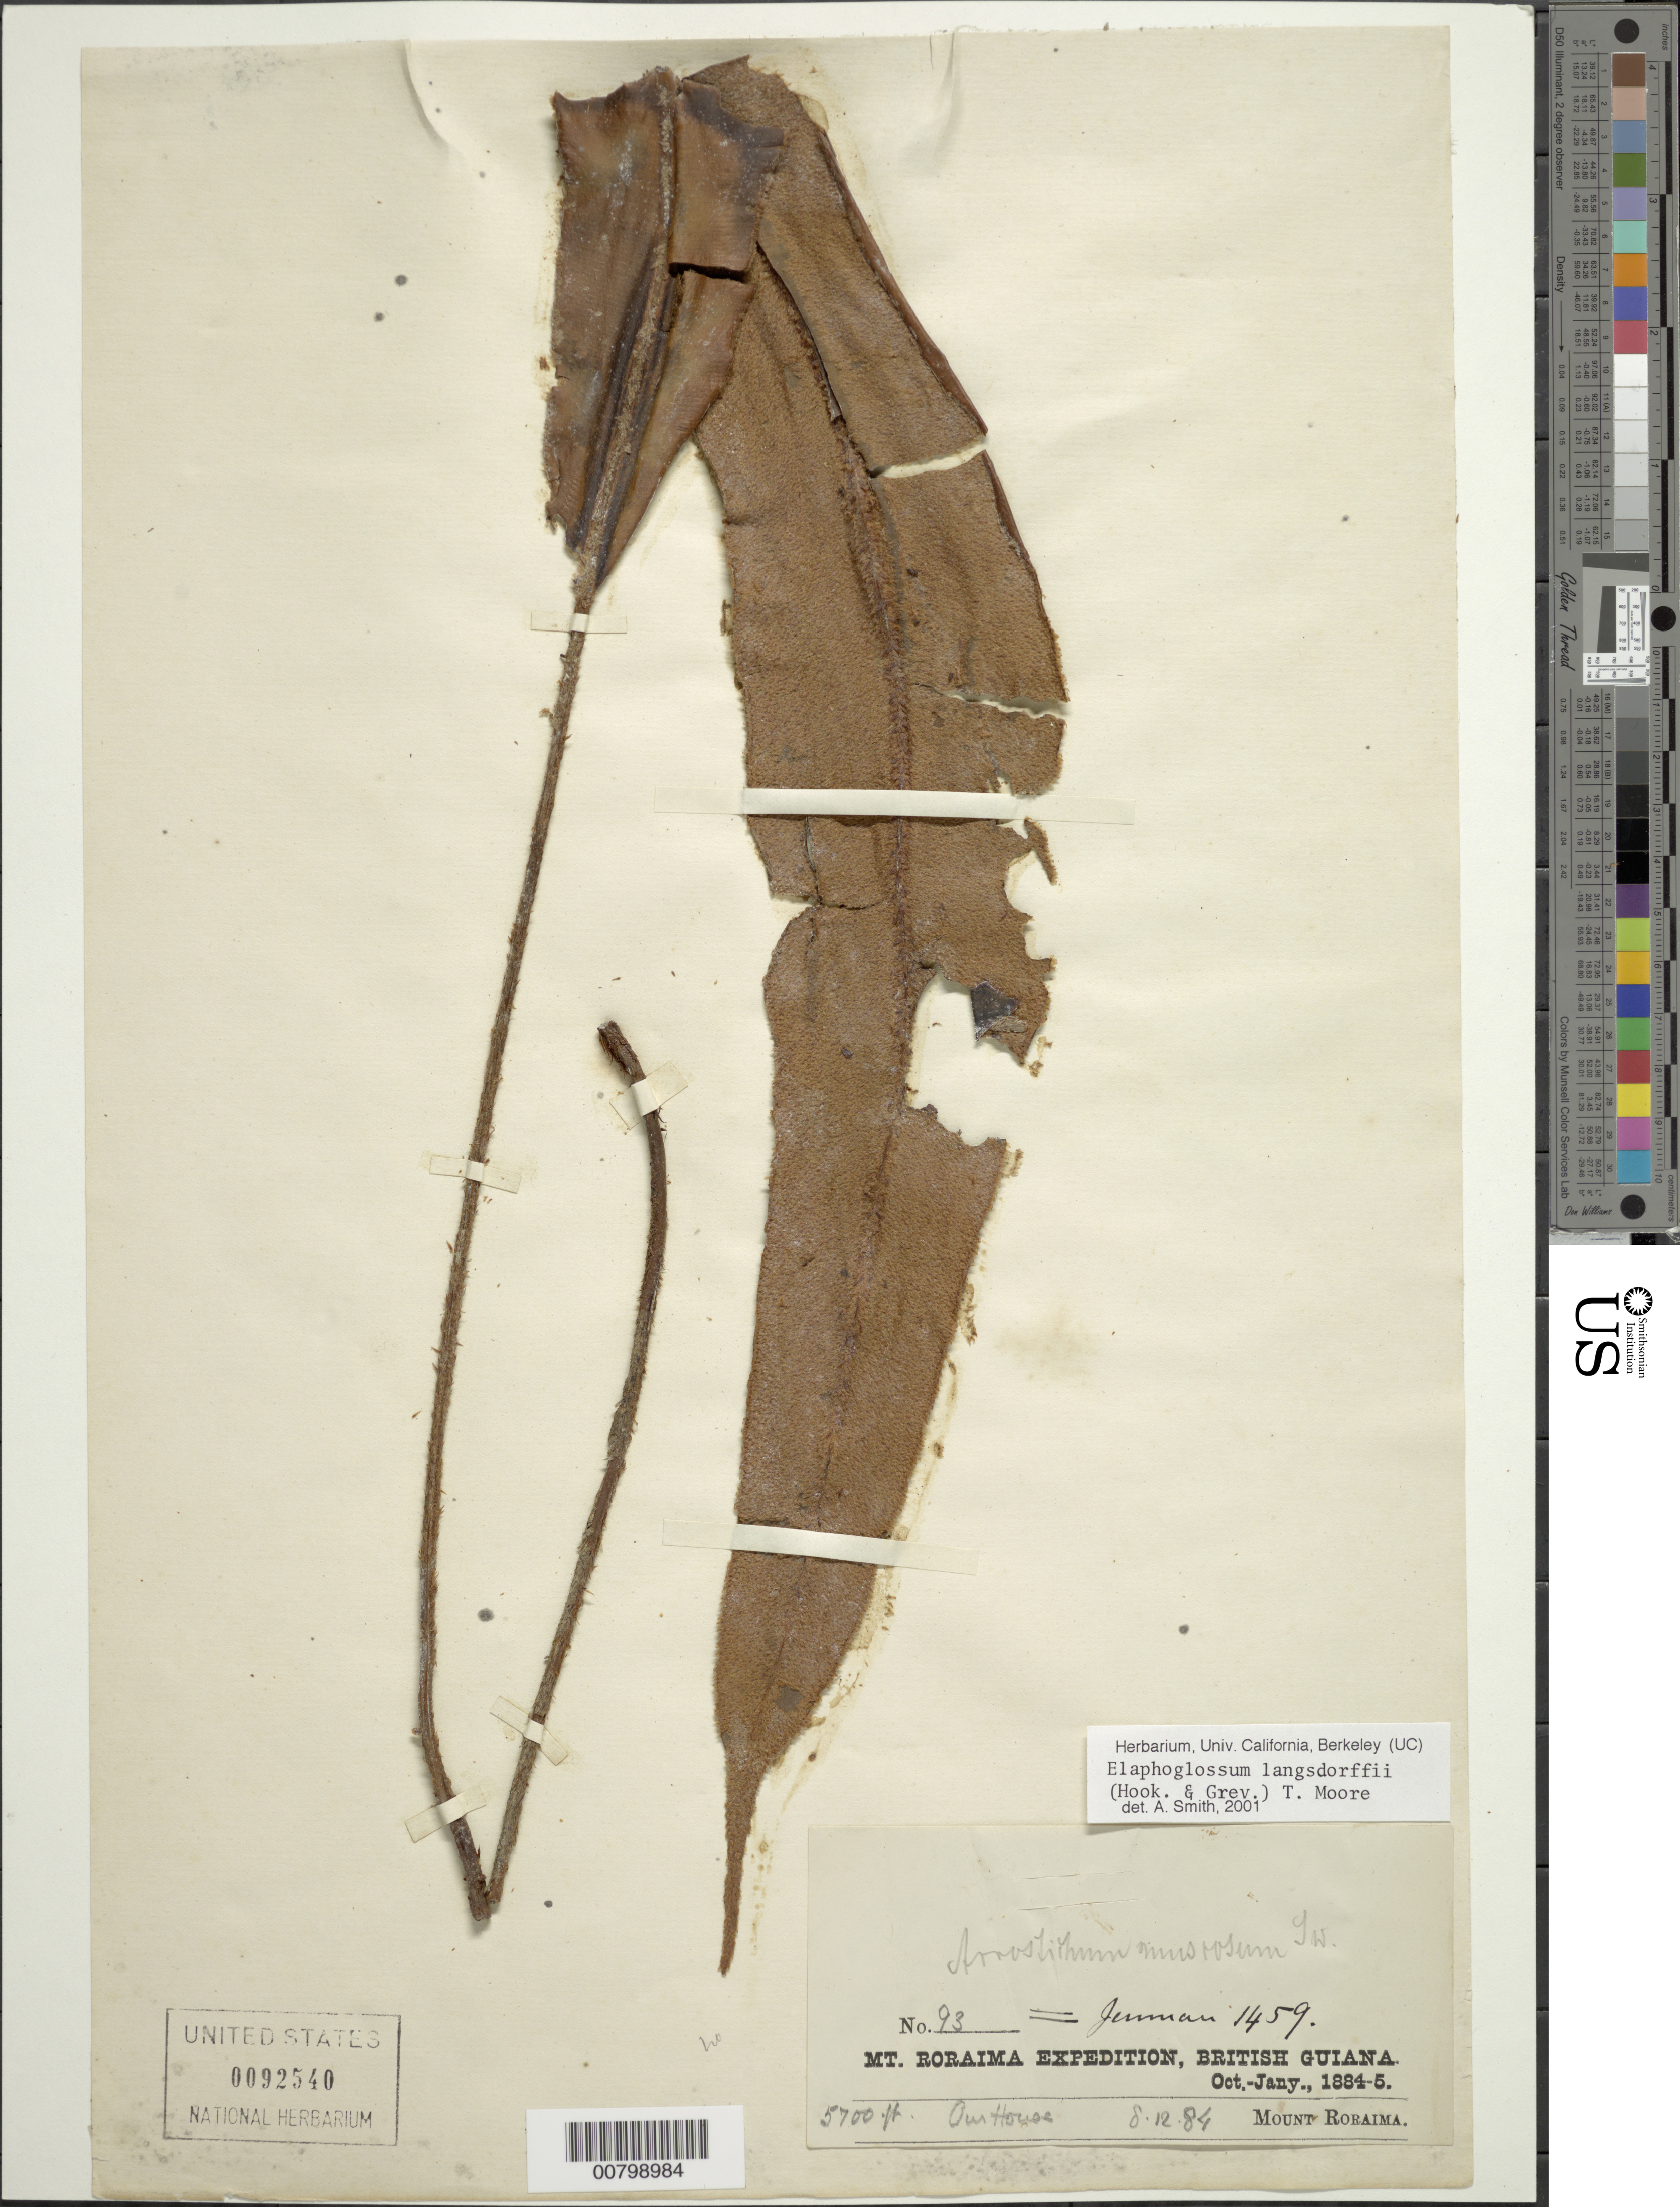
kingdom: Plantae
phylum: Tracheophyta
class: Polypodiopsida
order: Polypodiales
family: Dryopteridaceae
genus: Elaphoglossum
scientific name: Elaphoglossum langsdorffii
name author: (Hook. & Grev.) T. Moore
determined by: Smith, A.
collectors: E. F. im Thurn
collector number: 93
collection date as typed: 8 December 1884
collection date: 1884-12-08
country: Guyana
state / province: Cuyuni-Mazaruni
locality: Mt. Roraima, "Our House"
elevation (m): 1737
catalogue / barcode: US 92540